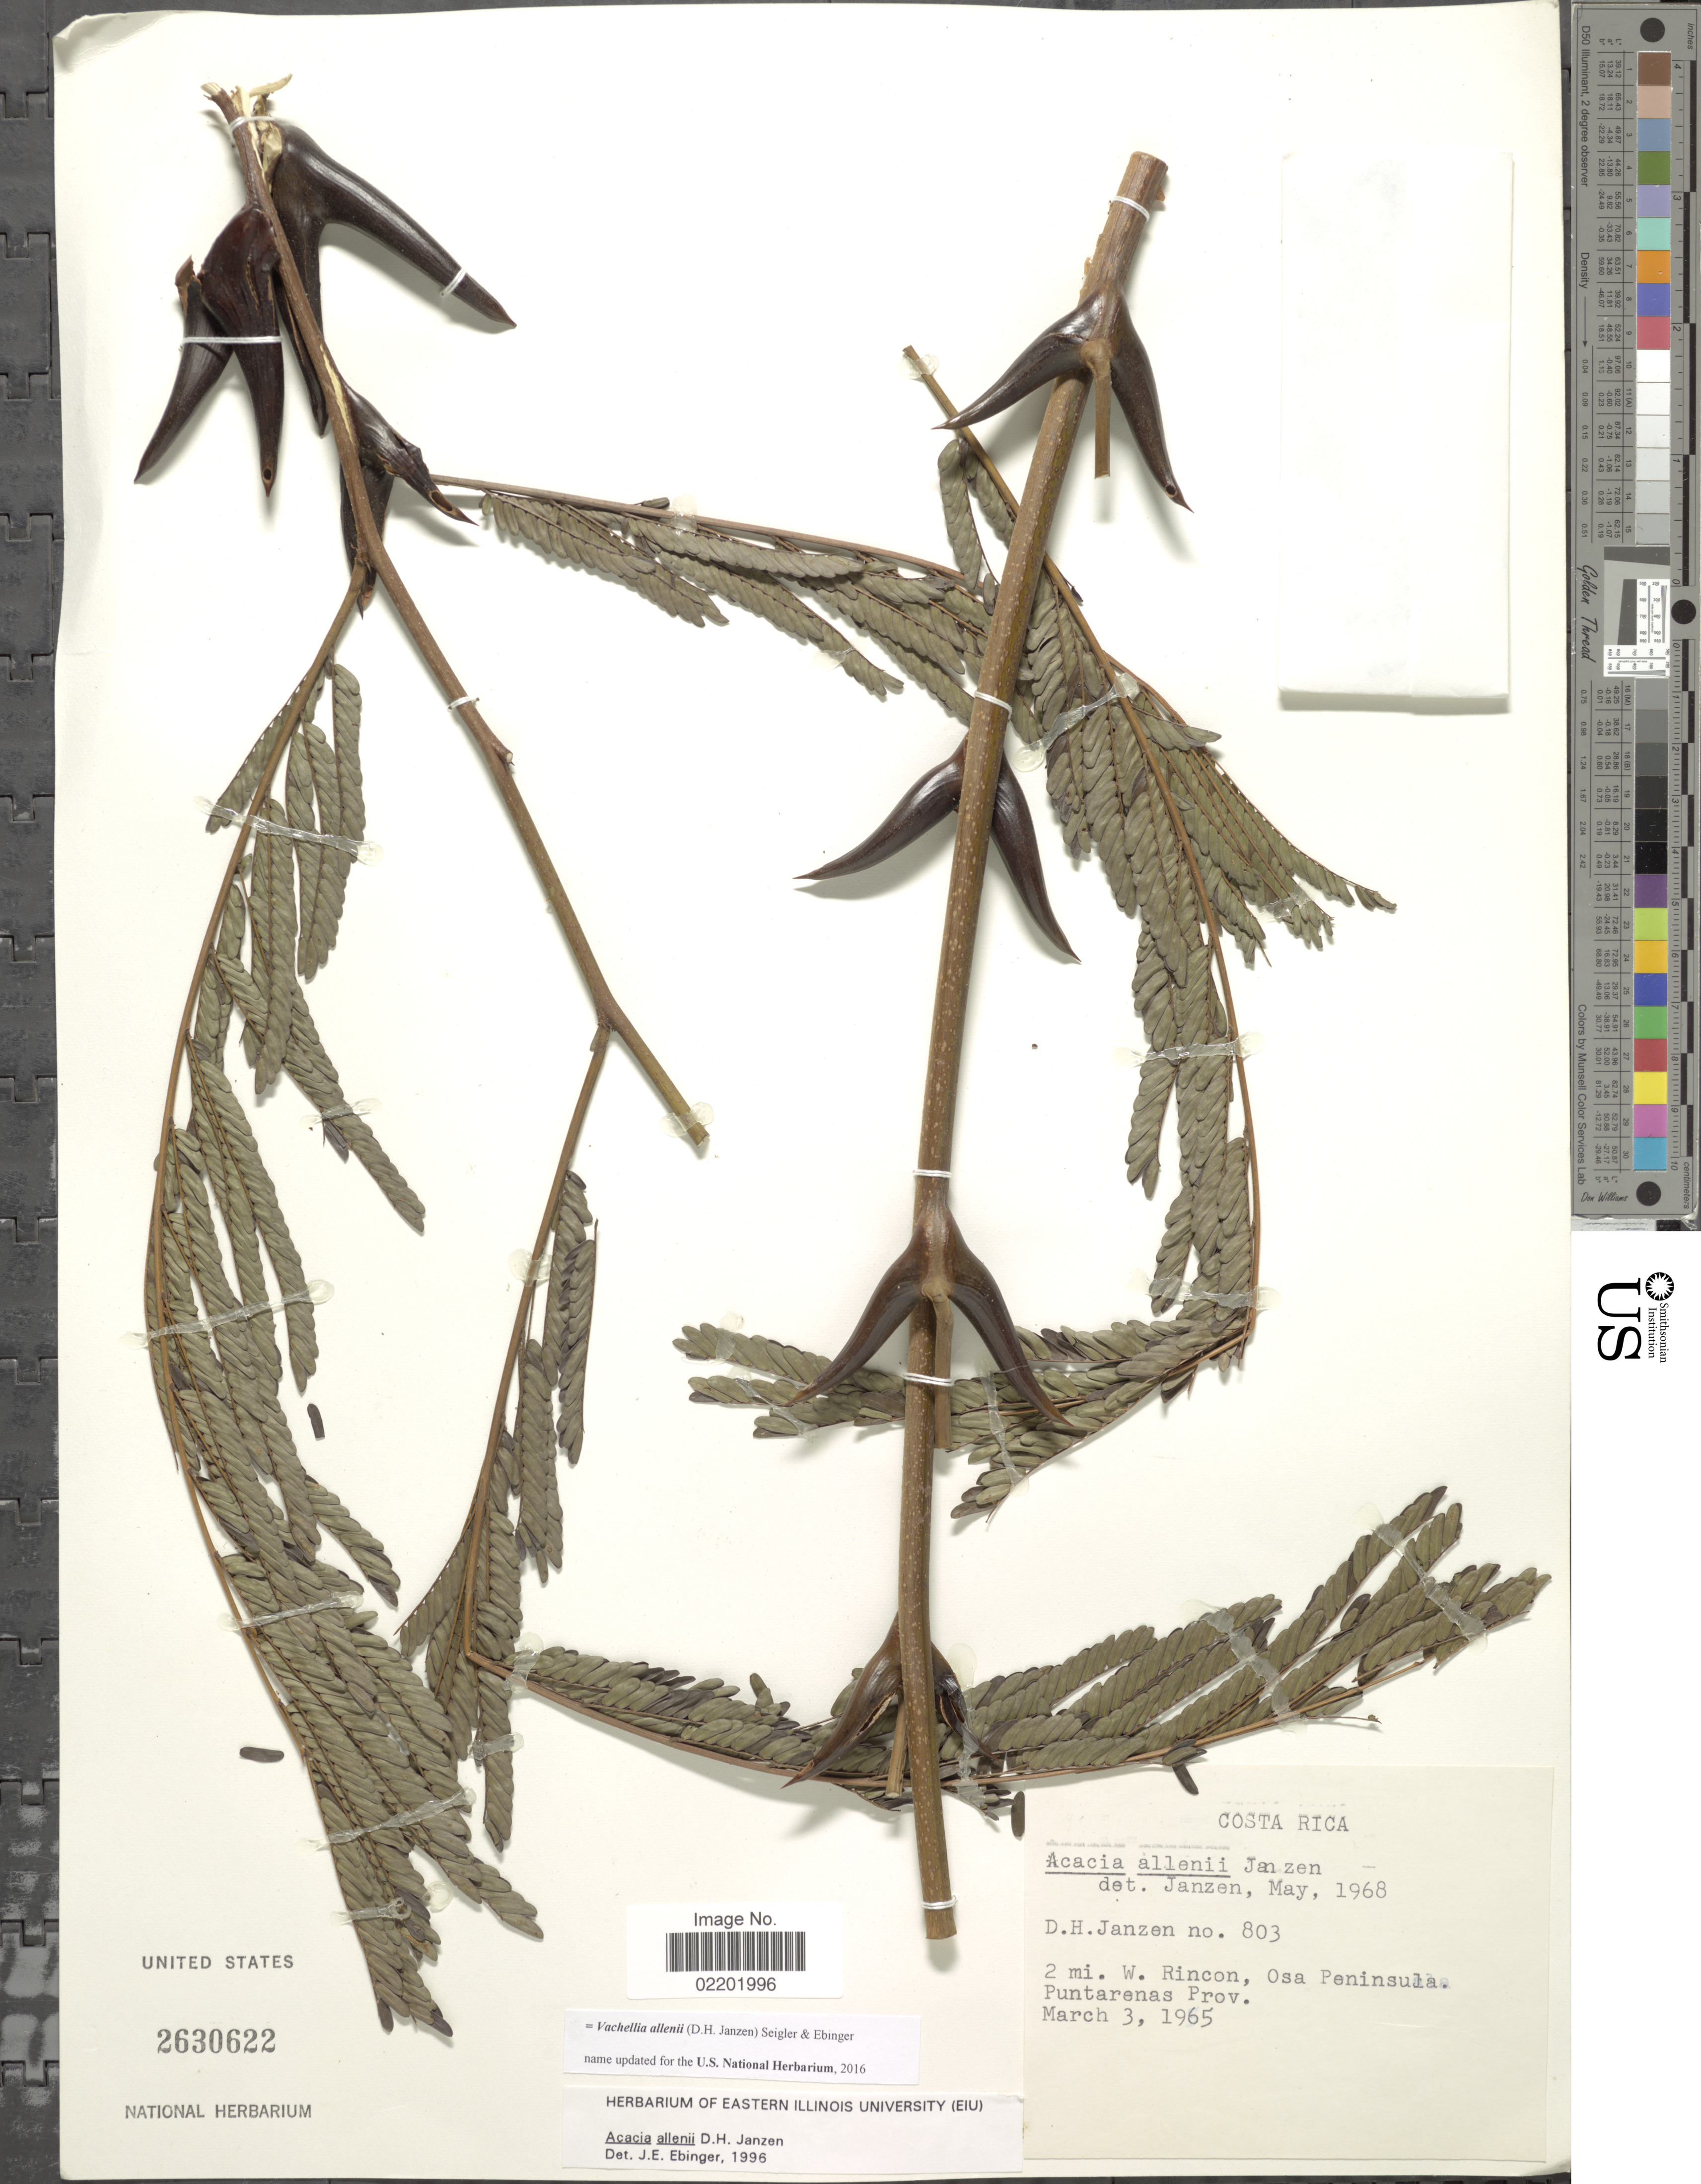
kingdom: Plantae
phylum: Tracheophyta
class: Magnoliopsida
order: Fabales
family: Fabaceae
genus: Vachellia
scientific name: Vachellia allenii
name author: (D.H. Janzen) Seigler & Ebinger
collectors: D. Janzen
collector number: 803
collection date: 1965-03-03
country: Costa Rica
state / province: Puntarenas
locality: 2 mi W Rincon, Osa Peninsula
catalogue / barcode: US 2630622